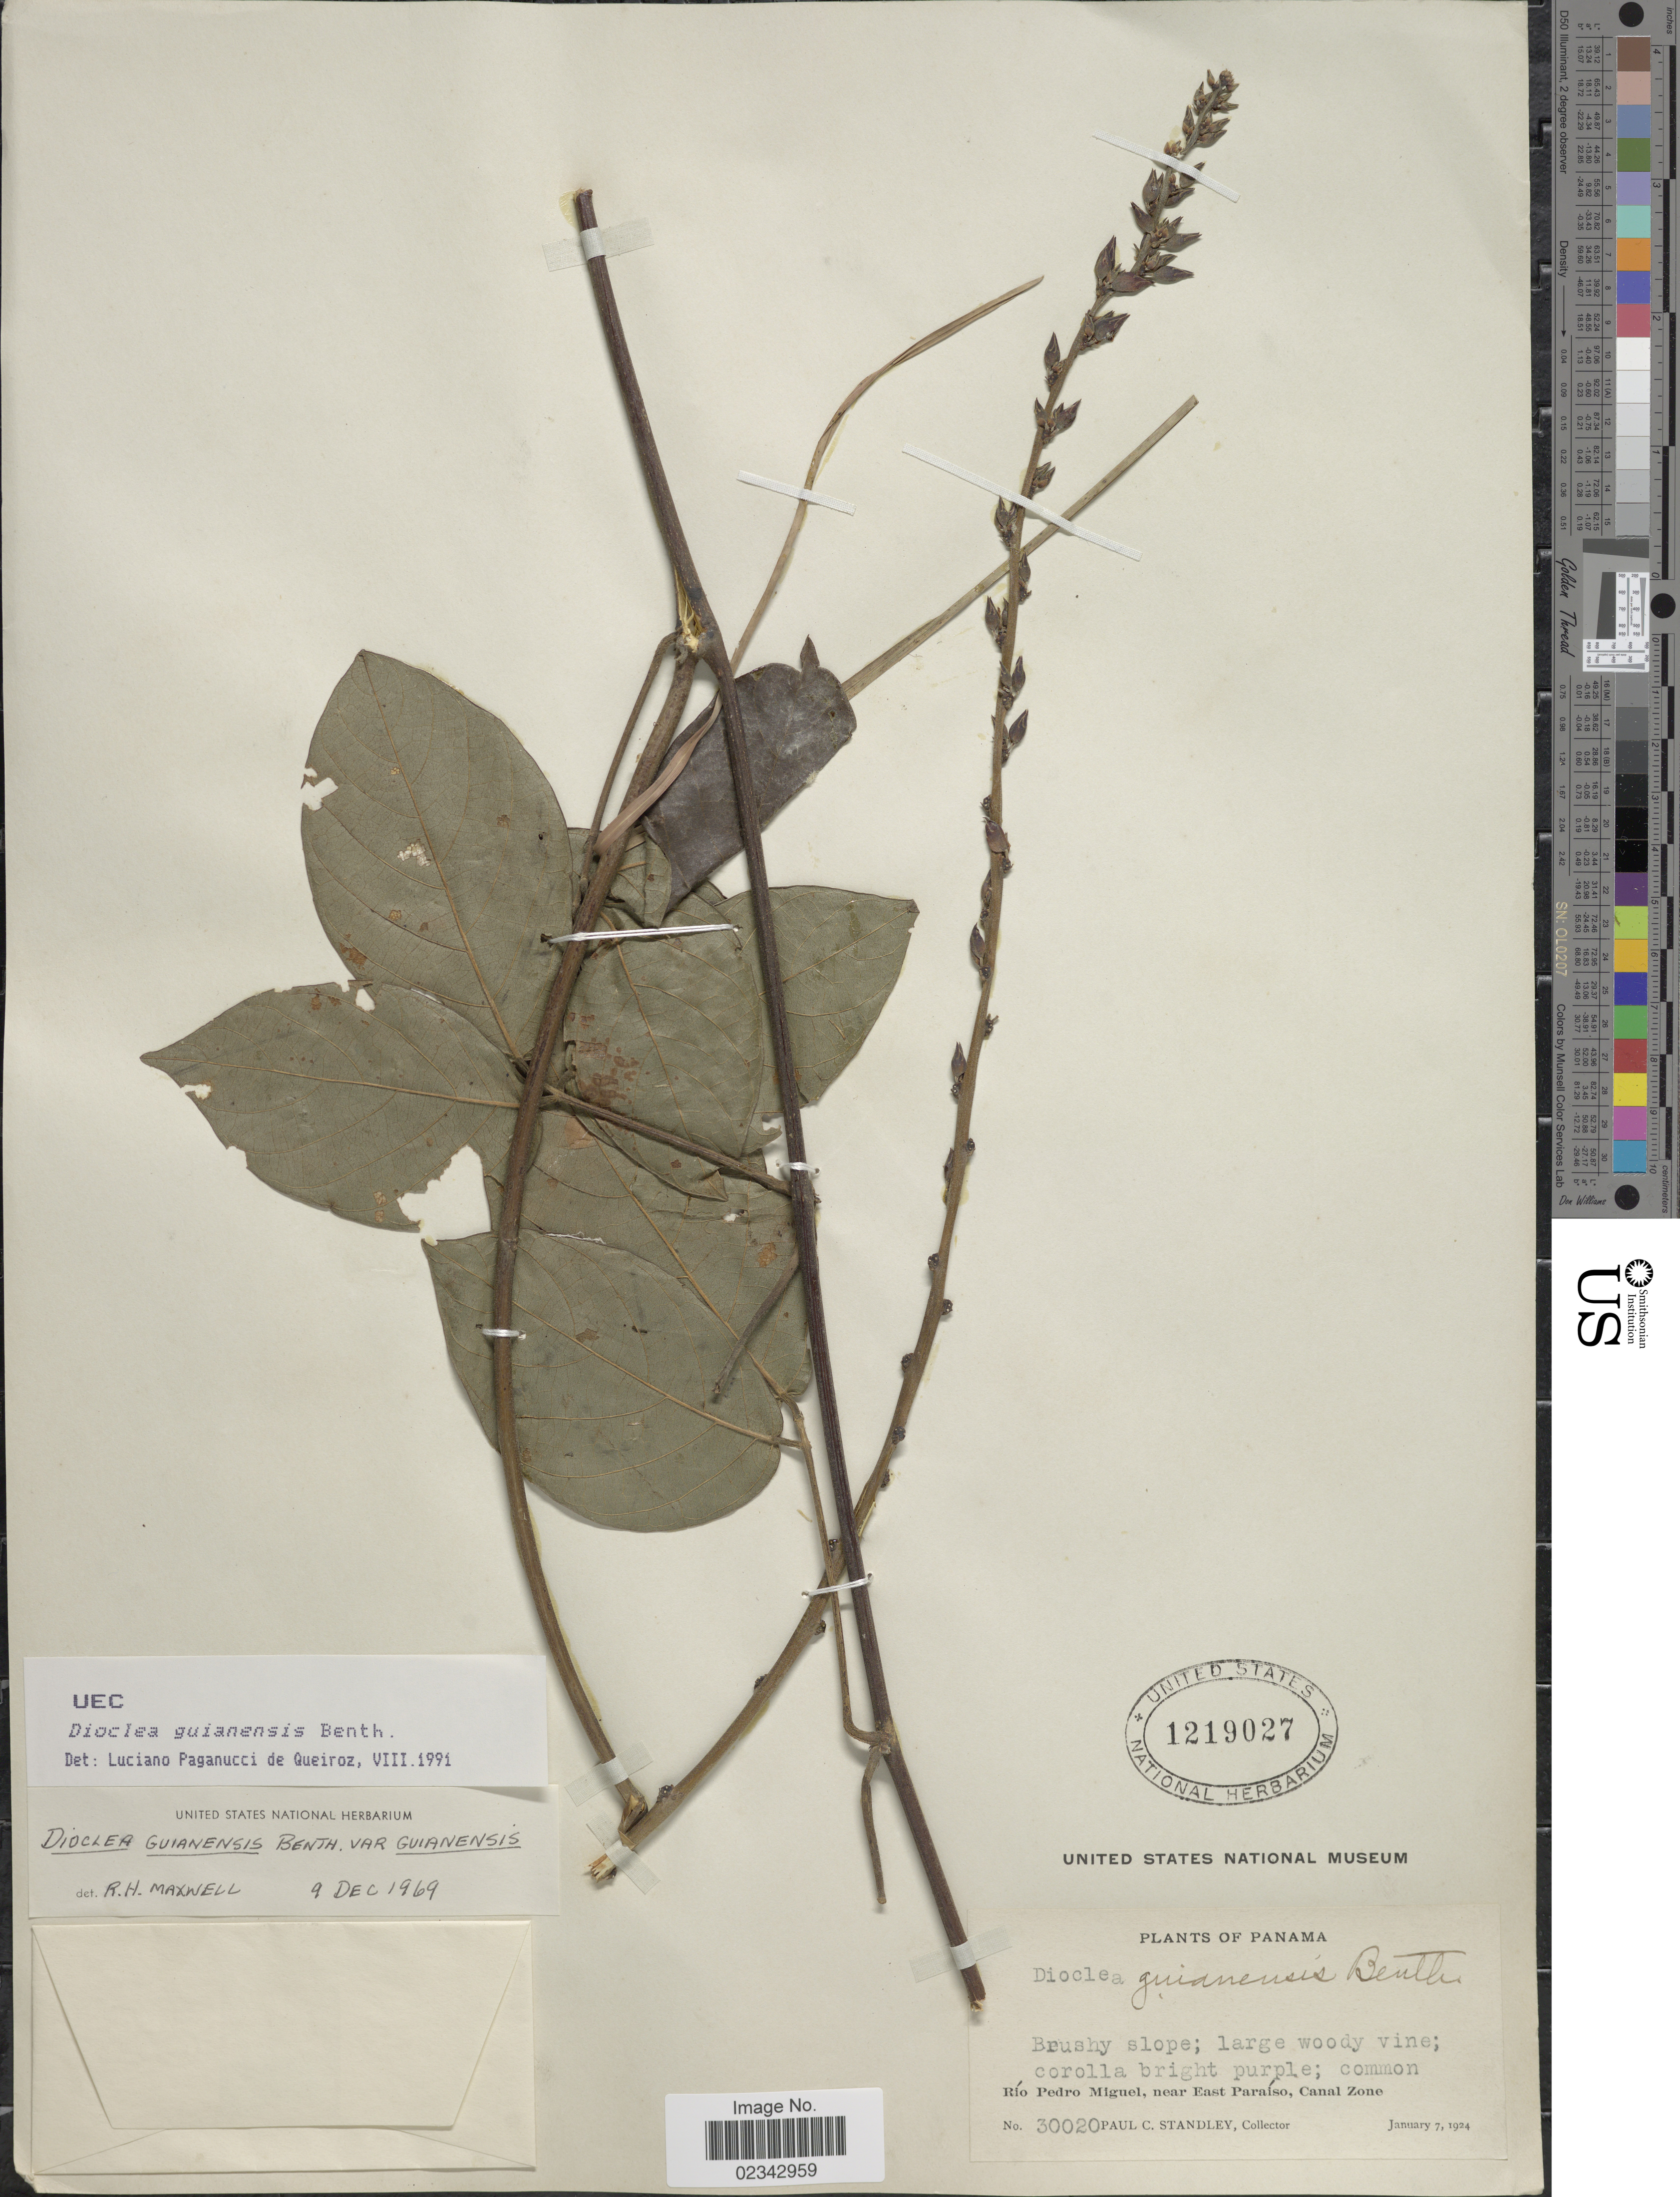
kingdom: Plantae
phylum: Tracheophyta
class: Magnoliopsida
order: Fabales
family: Fabaceae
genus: Dioclea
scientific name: Dioclea guianensis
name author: Benth.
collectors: P. C. Standley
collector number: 30020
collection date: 1924-01-07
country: Panama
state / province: Colón / Panamá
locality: Río Pedro Miguel, near East Paraíso, Canal Zone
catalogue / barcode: US 1219027